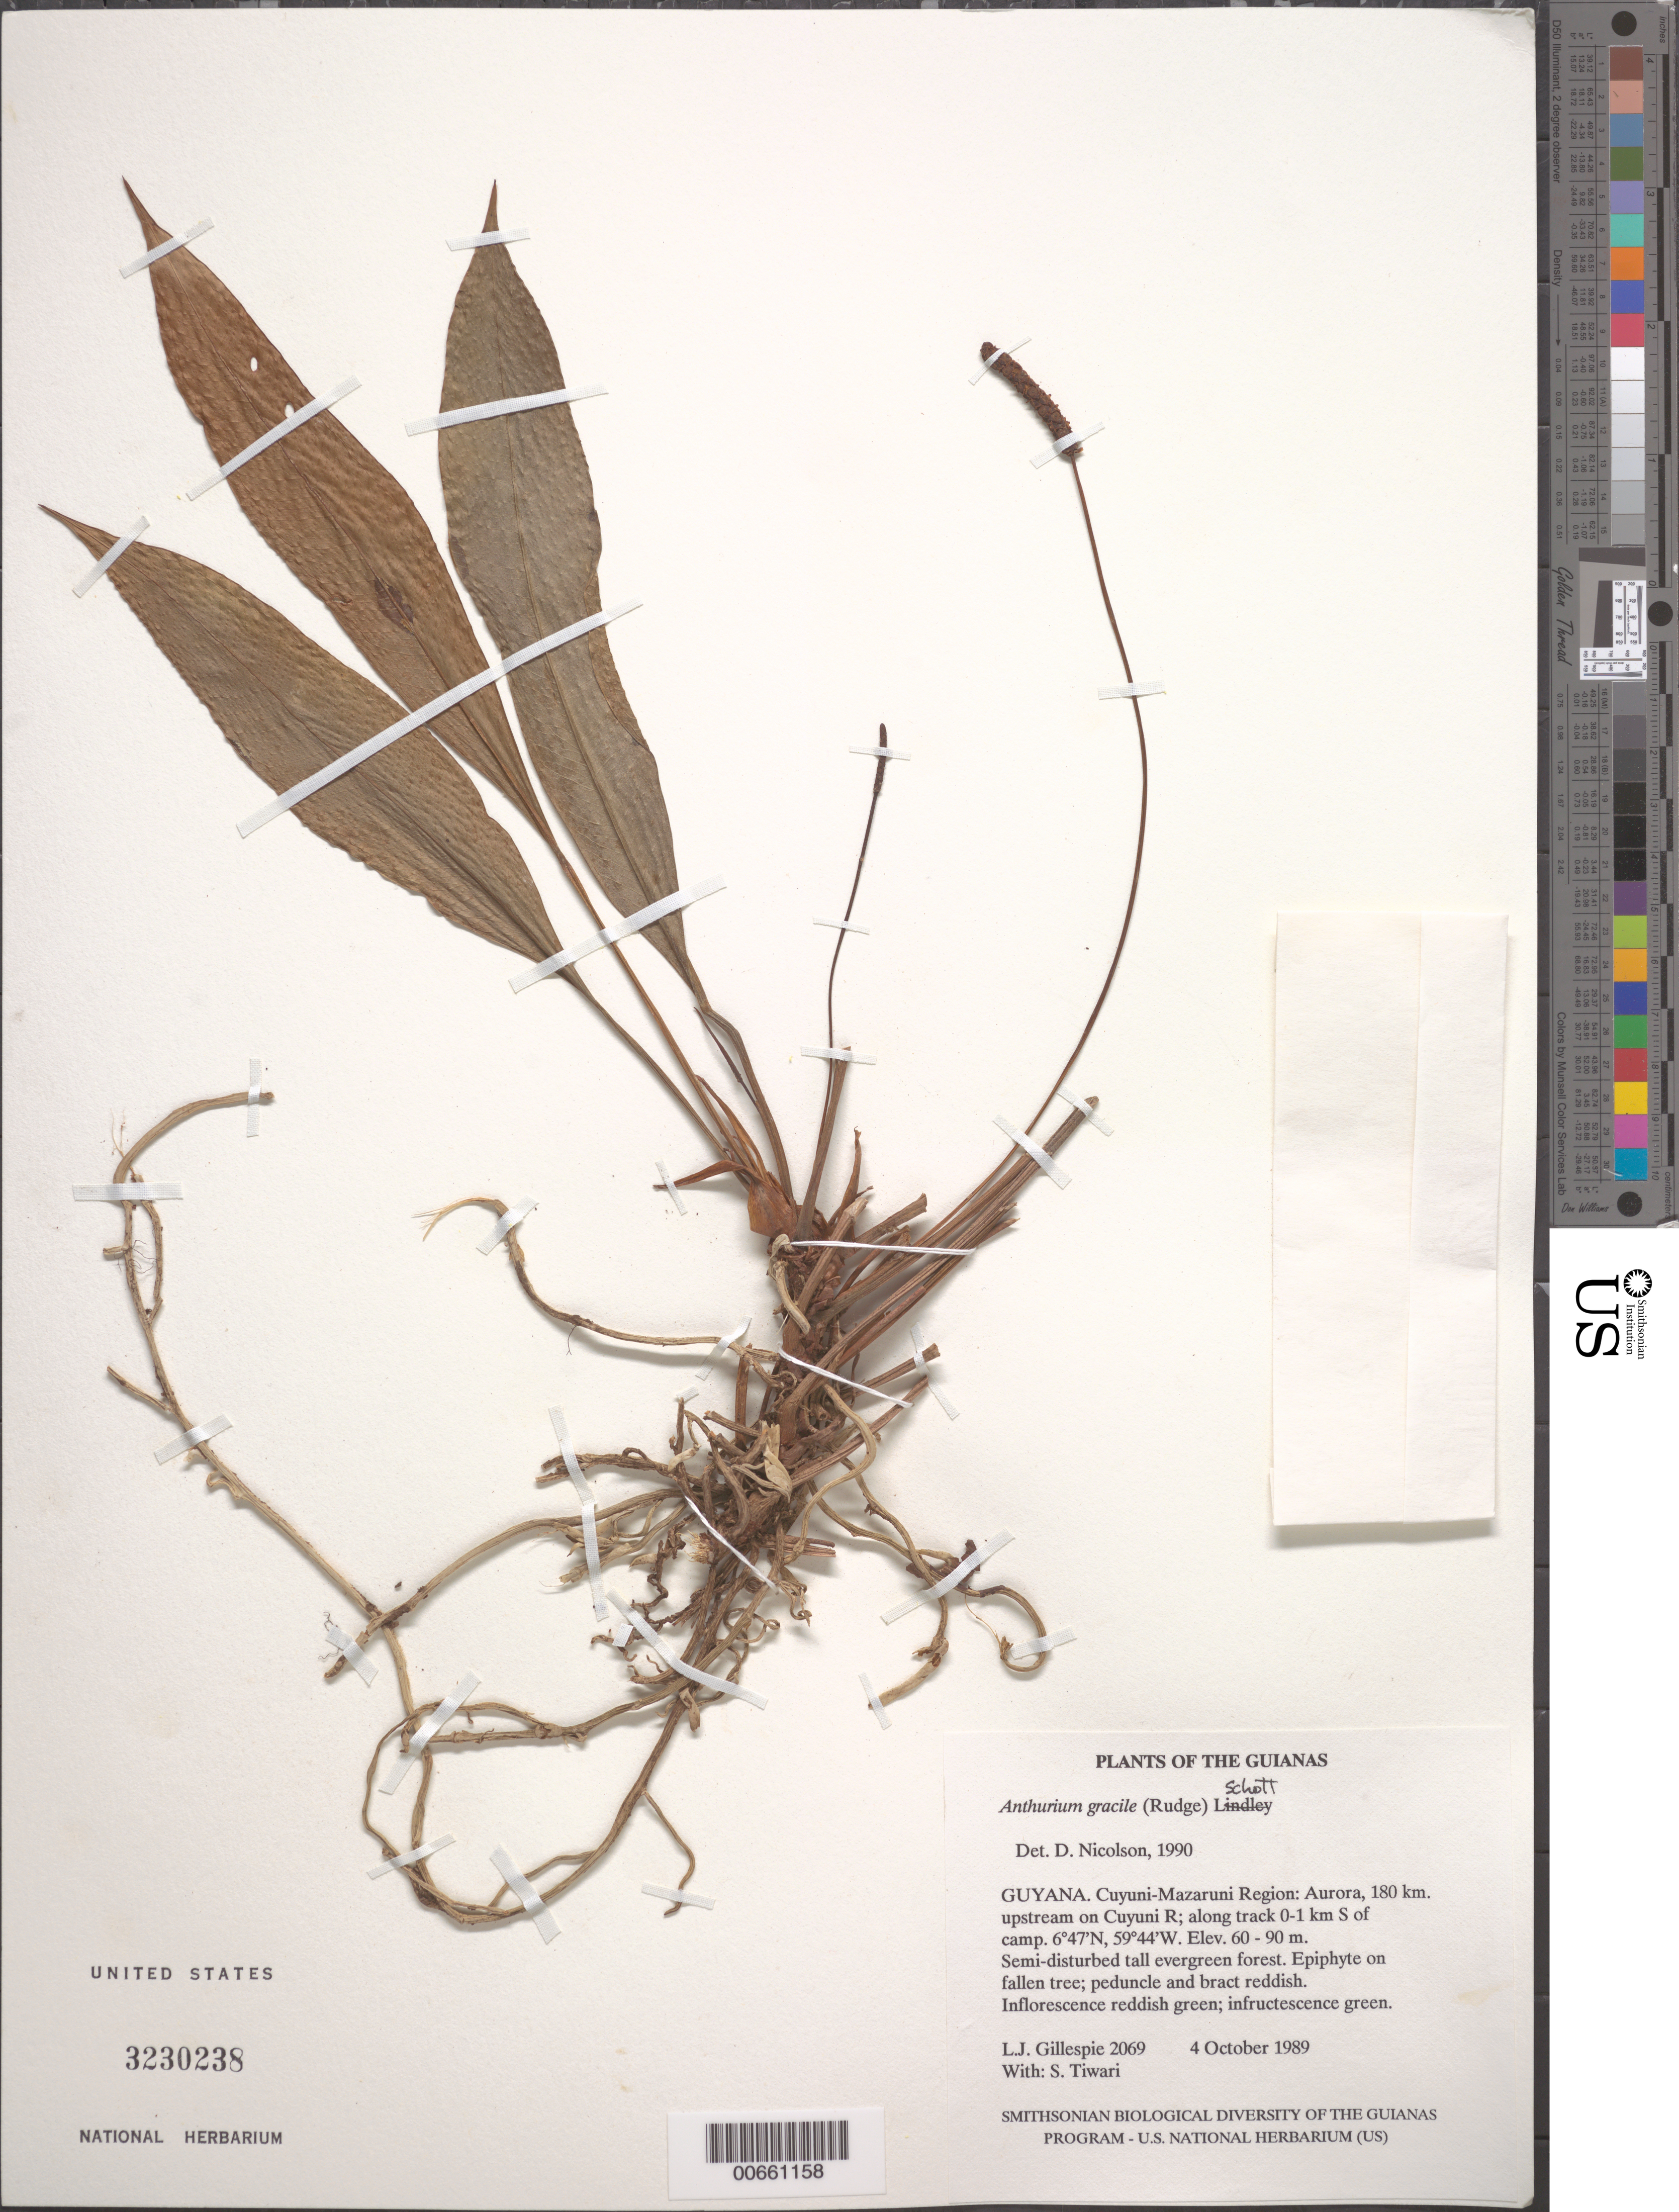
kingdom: Plantae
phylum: Tracheophyta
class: Liliopsida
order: Alismatales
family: Araceae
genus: Anthurium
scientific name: Anthurium gracile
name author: (Rudge) Schott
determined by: Nicolson, Dan H.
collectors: L. J. Gillespie & S. Tiwari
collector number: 2069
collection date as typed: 4 October 1989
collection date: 1989-10-04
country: Guyana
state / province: Cuyuni-Mazaruni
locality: Aurora, 180 km. upstream on Cuyuni R; along track 0-1 km S of camp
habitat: Semi-disturbed tall evergreen forest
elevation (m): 60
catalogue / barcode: US 3230238